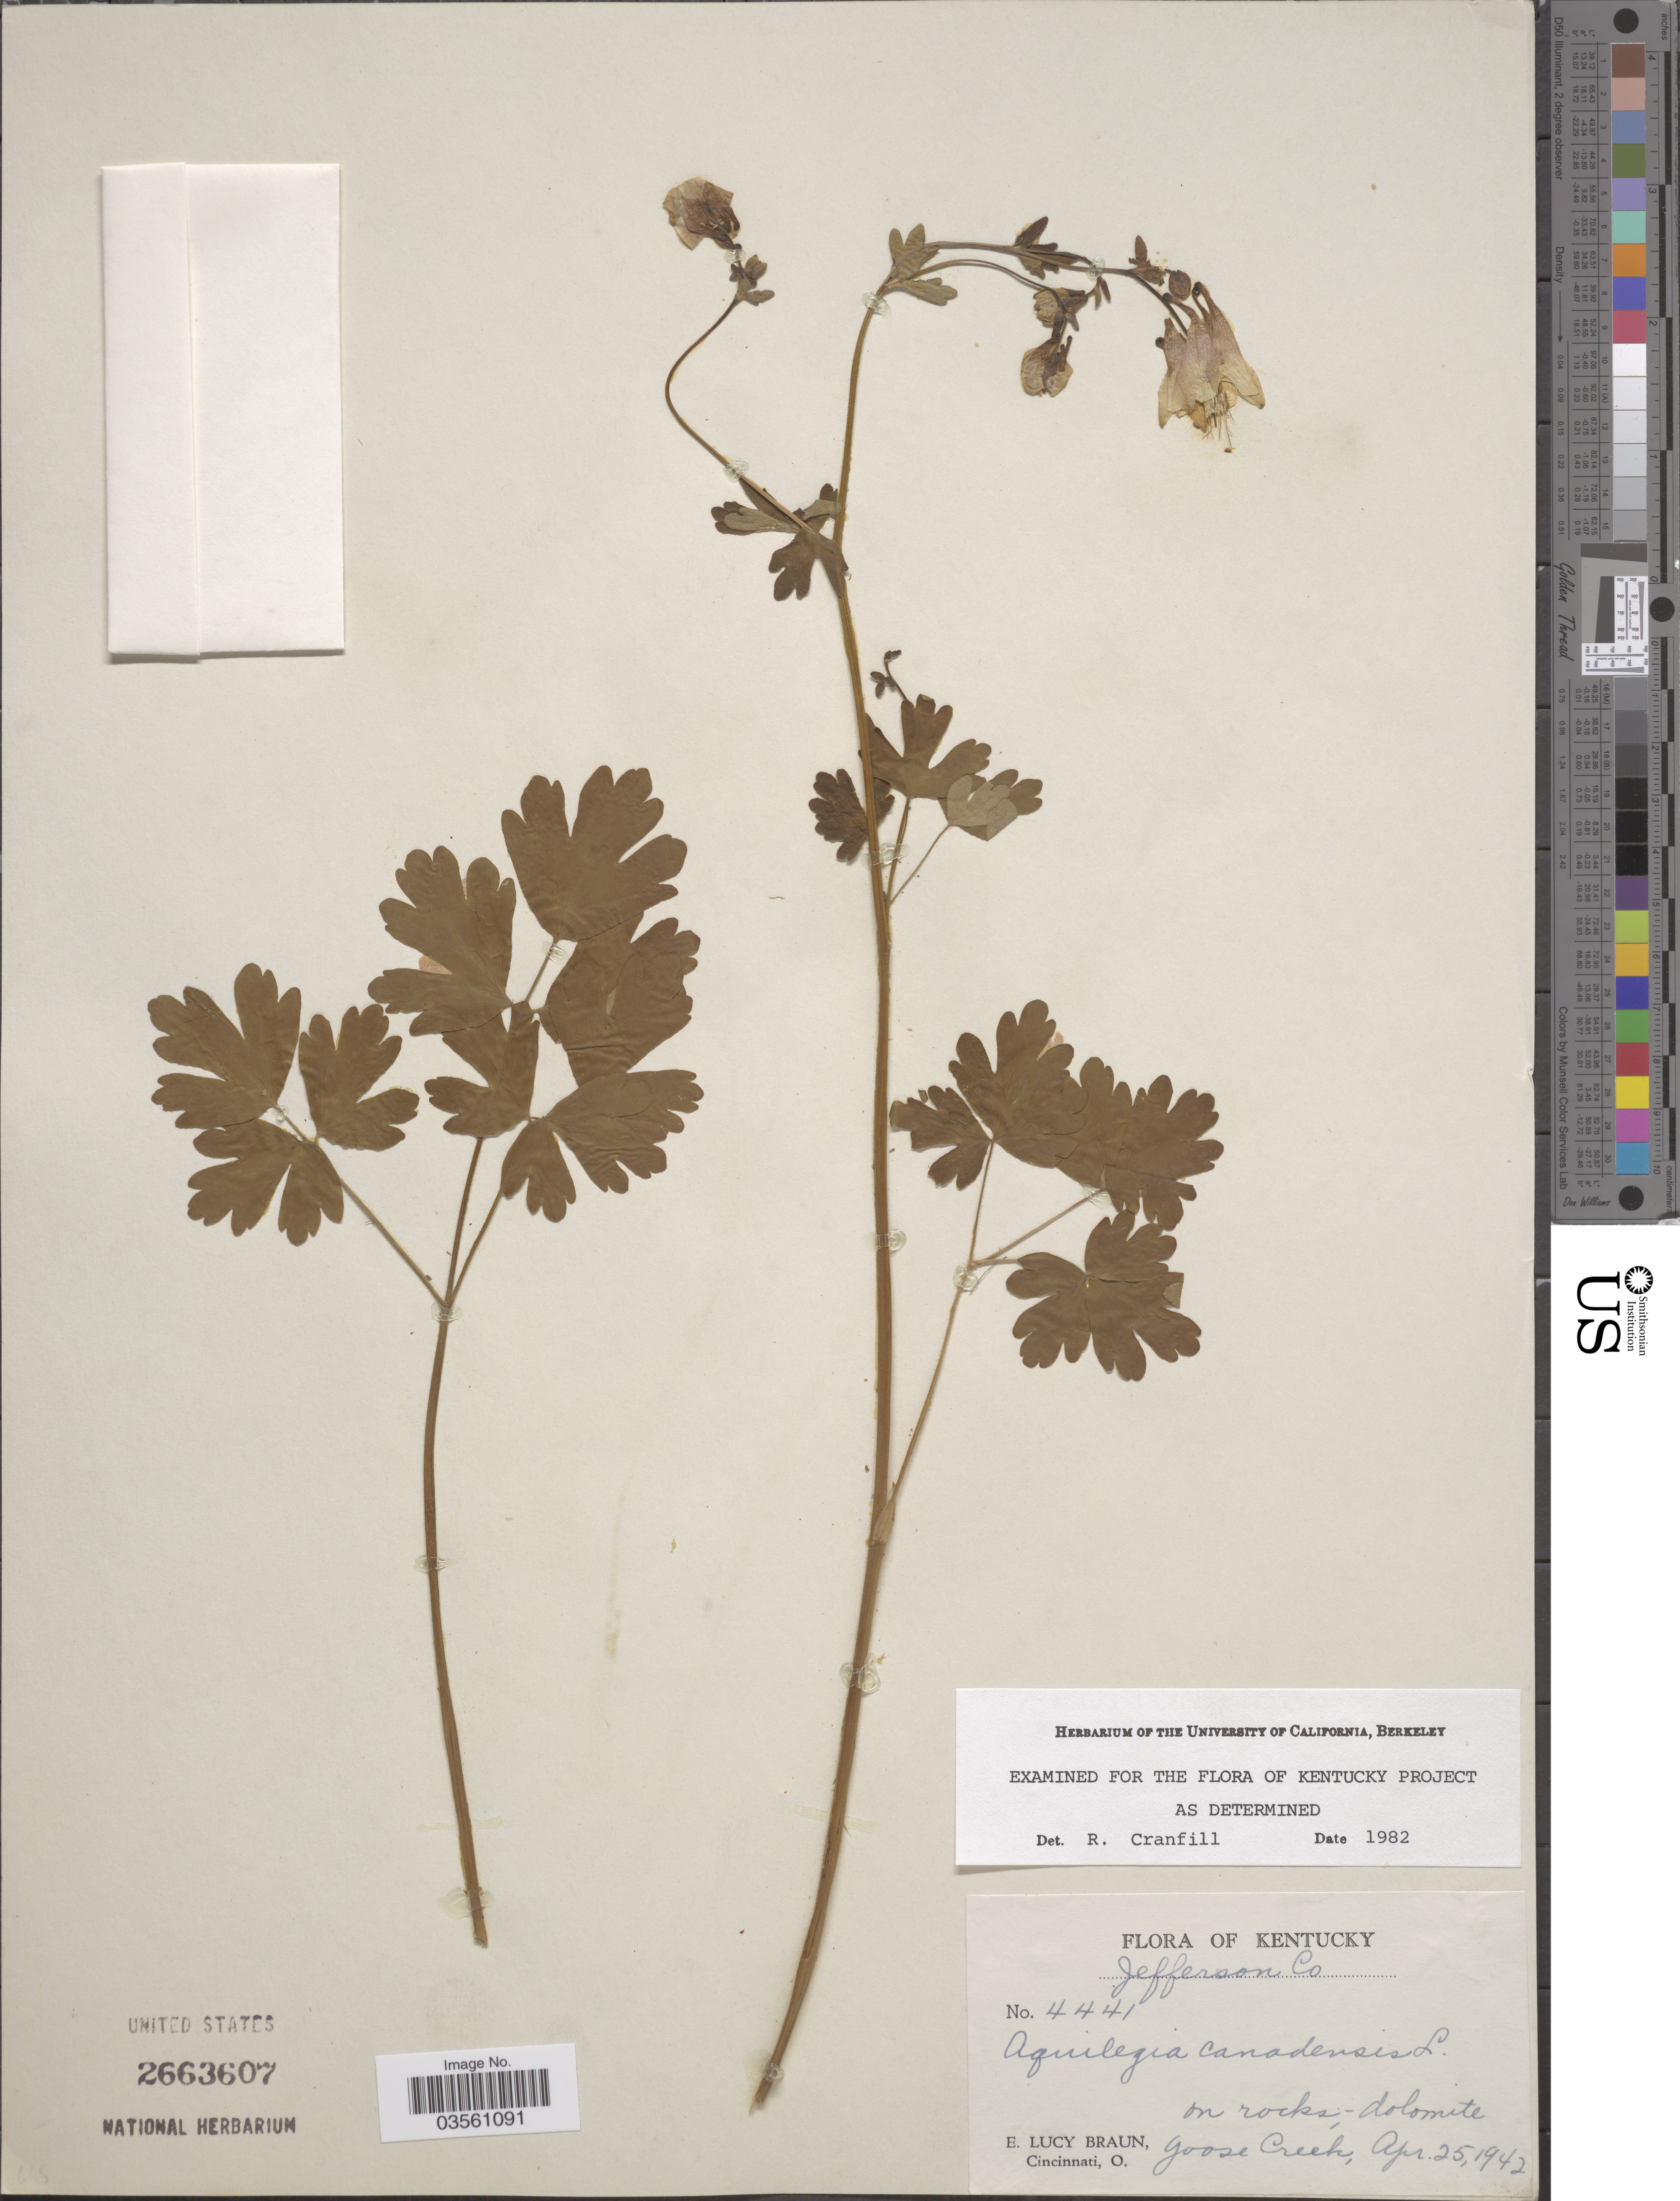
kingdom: Plantae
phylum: Tracheophyta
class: Magnoliopsida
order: Ranunculales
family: Ranunculaceae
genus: Aquilegia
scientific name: Aquilegia canadensis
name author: L.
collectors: E. L. Braun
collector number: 4441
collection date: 1942-04-25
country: United States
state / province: Kentucky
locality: Jefferson Co. Goose Creek.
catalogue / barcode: US 2663607